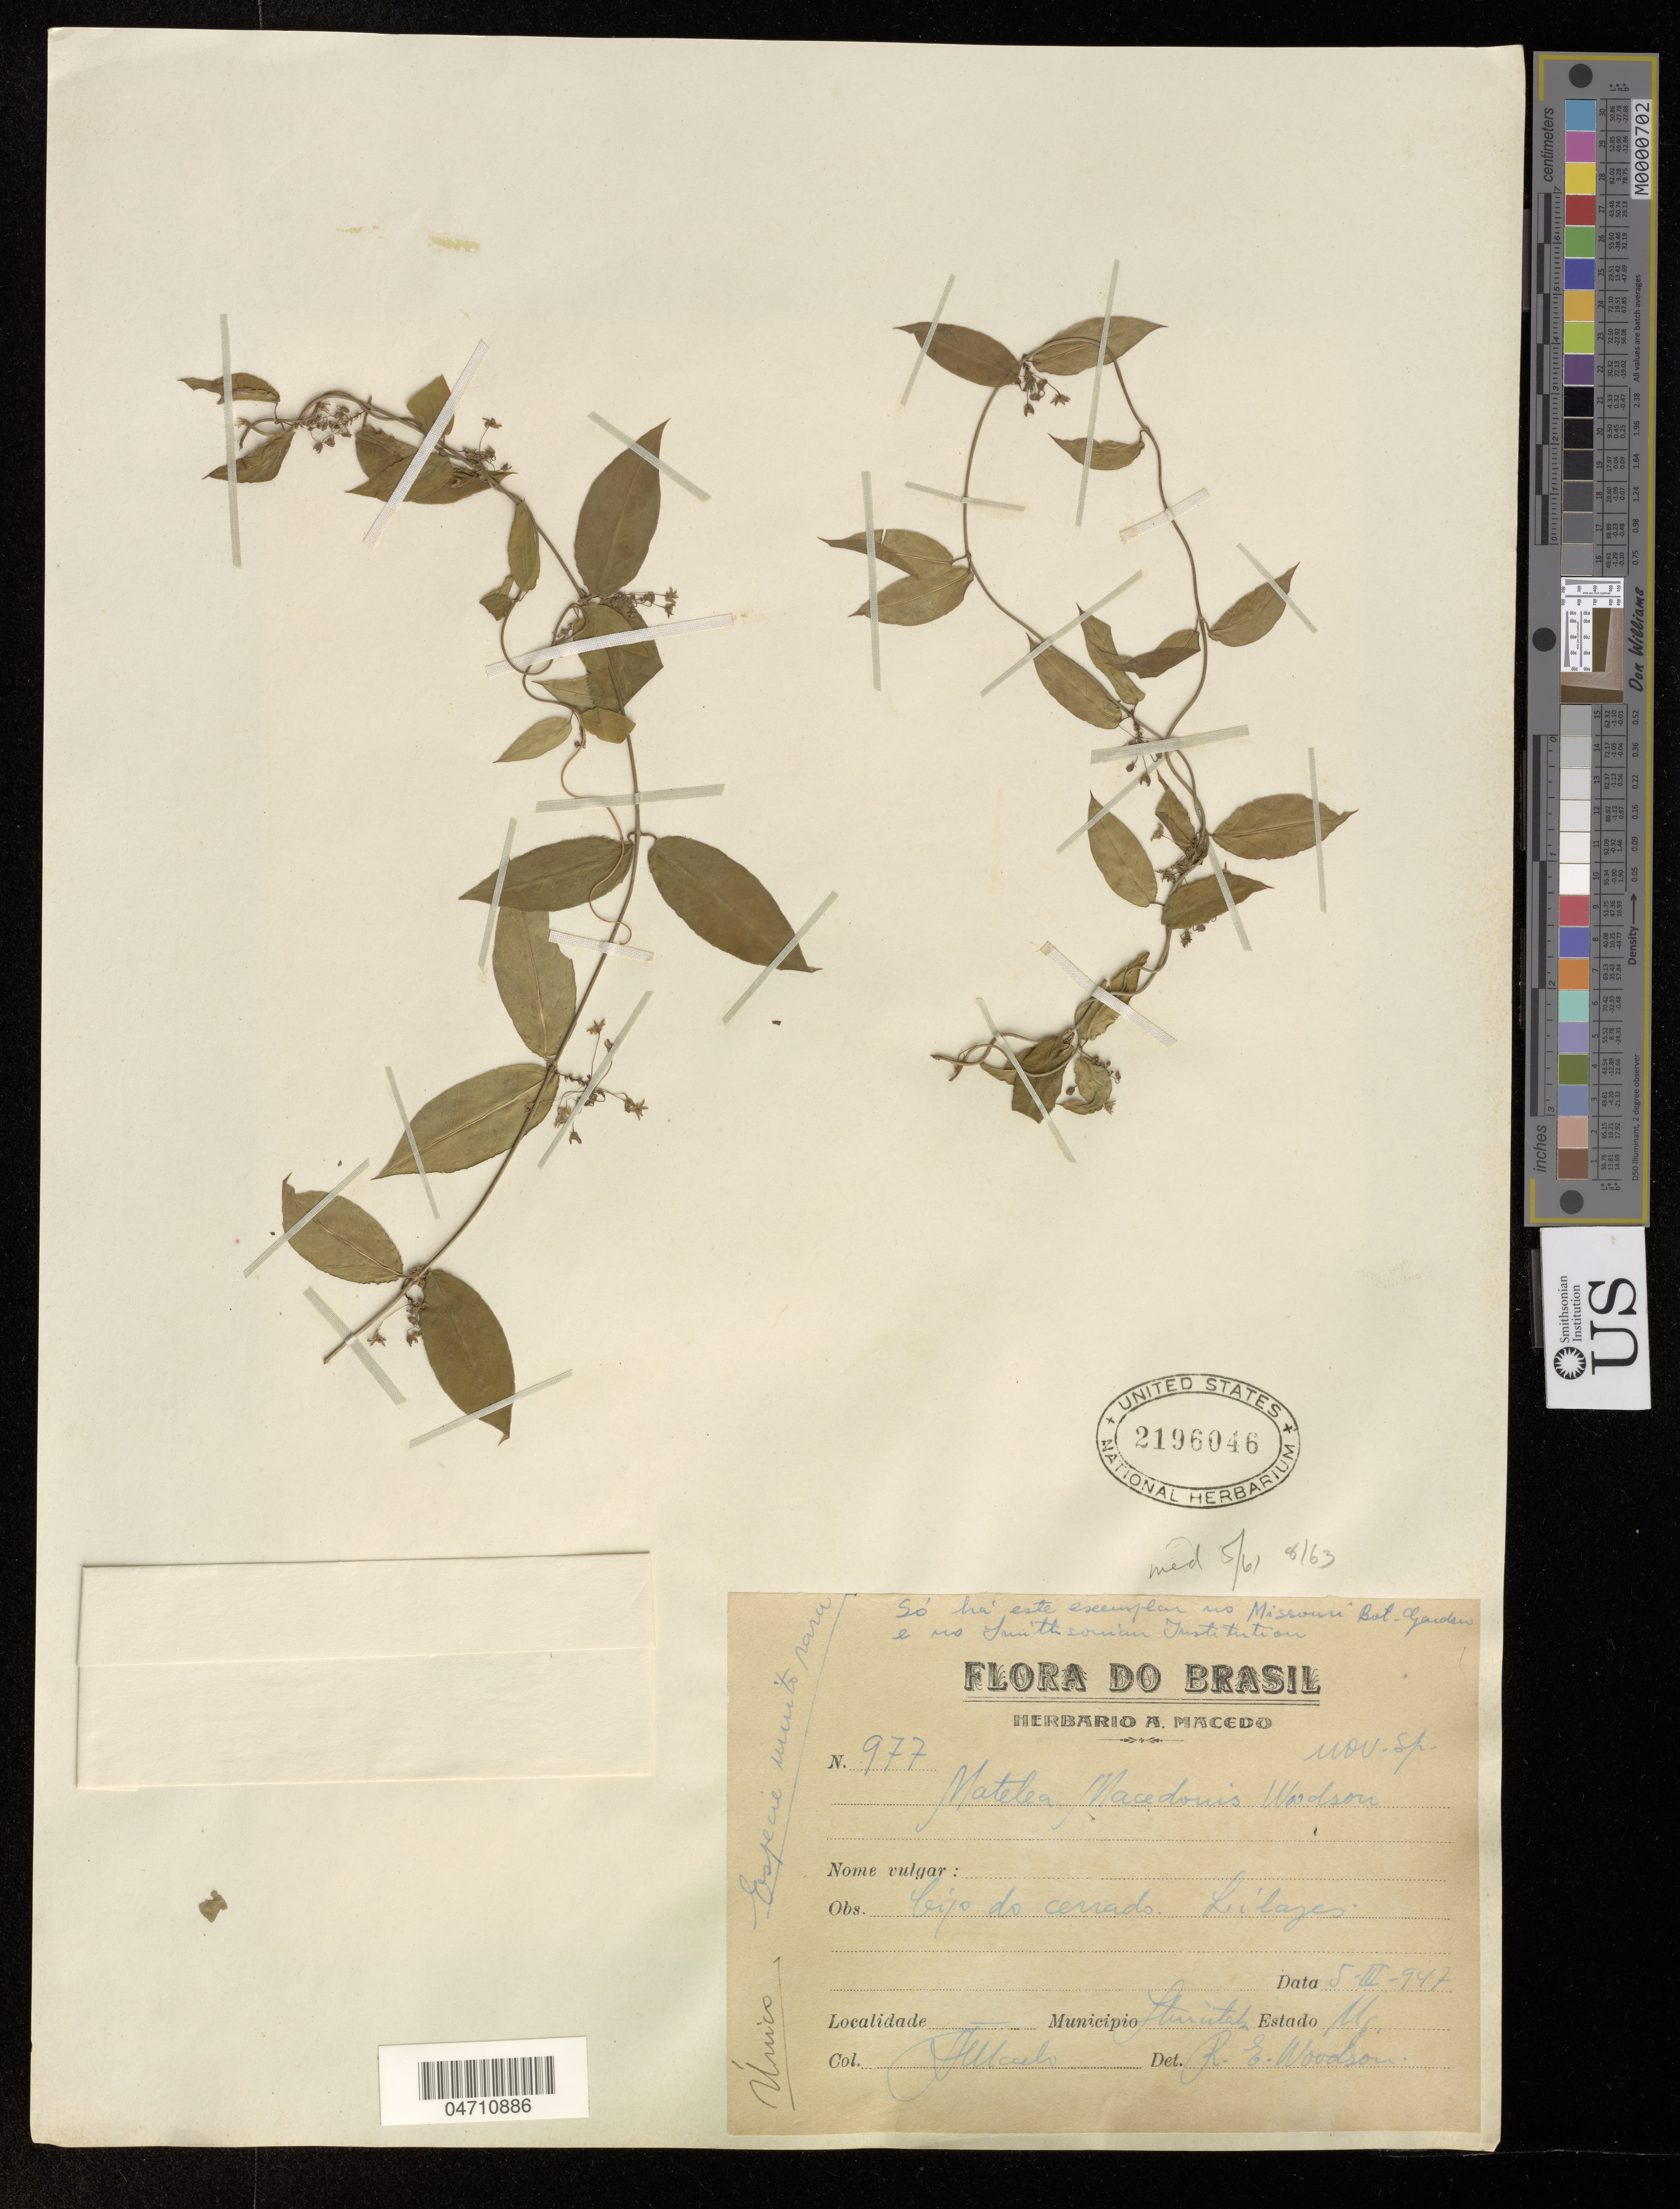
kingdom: Plantae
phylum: Tracheophyta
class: Magnoliopsida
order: Gentianales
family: Apocynaceae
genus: Matelea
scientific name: Matelea macedonis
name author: Woodson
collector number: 977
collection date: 1947-03-05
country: Brazil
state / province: Minas Gerais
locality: Municipio Ituiutaba Estado MG.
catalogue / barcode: US 2196046